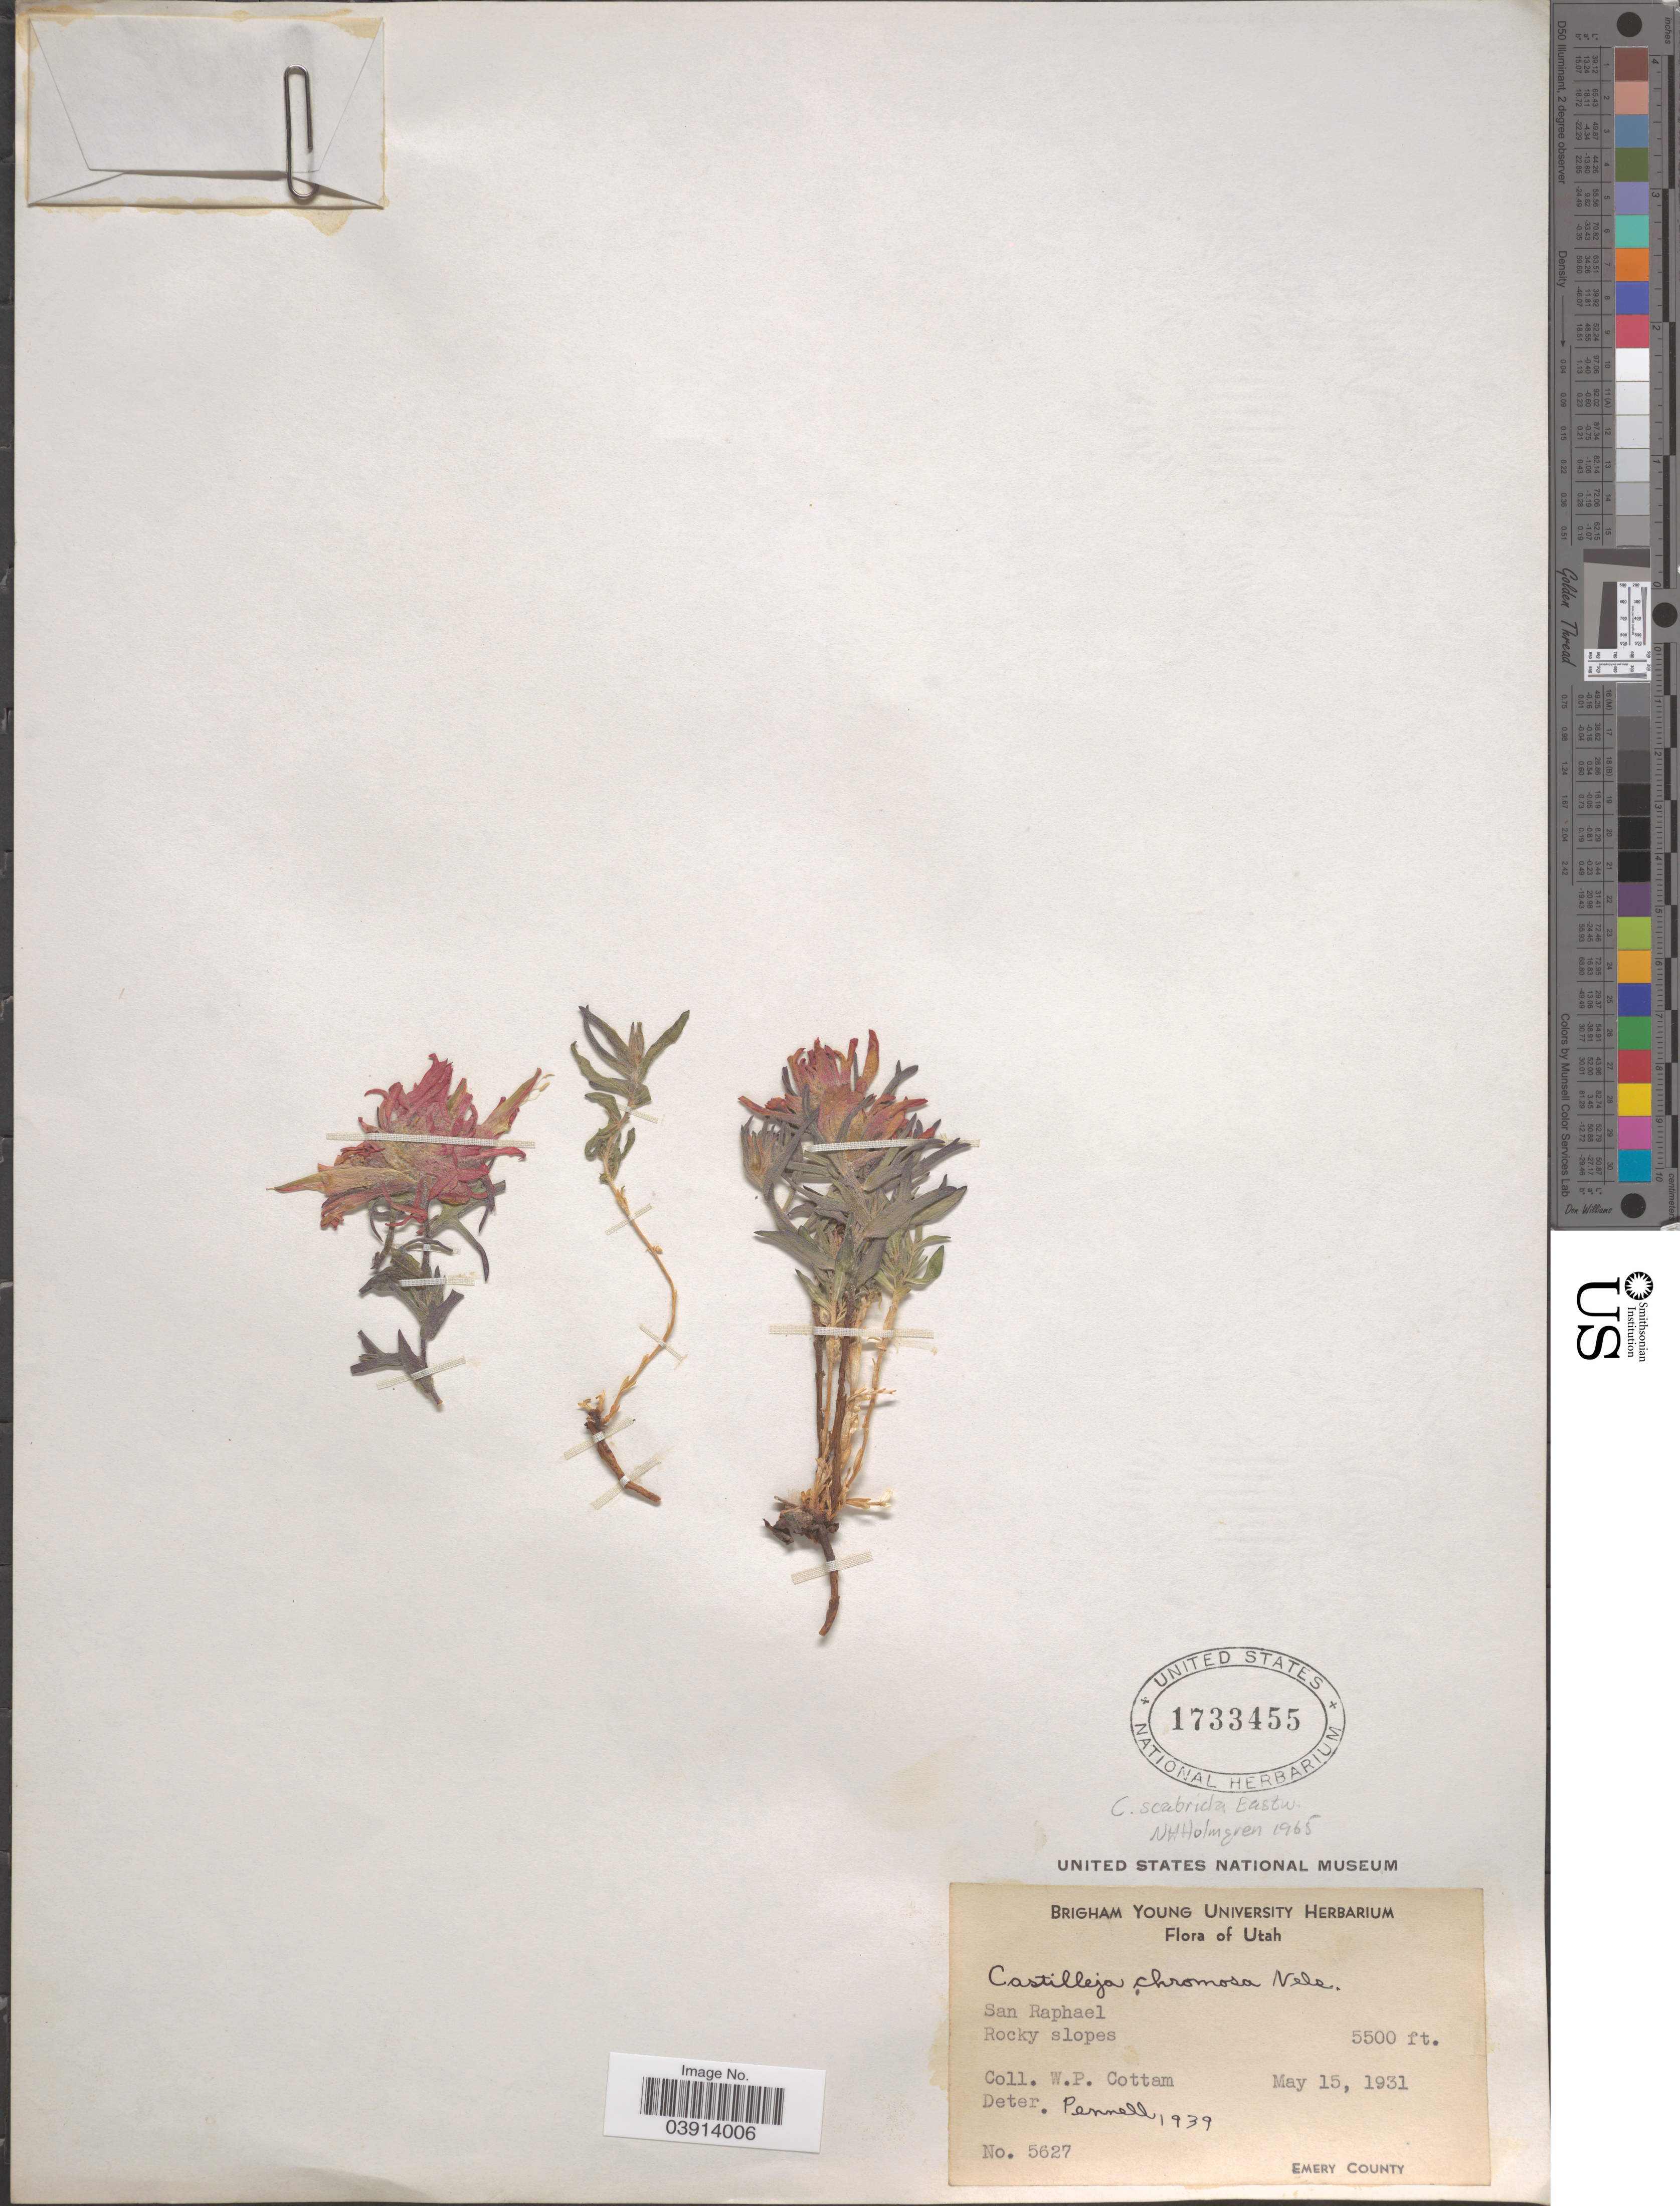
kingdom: Plantae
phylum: Tracheophyta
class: Magnoliopsida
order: Lamiales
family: Orobanchaceae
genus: Castilleja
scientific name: Castilleja scabrida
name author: Eastw.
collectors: W. Cottam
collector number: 5627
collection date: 1931-05-15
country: United States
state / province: Utah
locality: San Raphael. Emery County.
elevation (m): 1676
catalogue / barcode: US 1733455